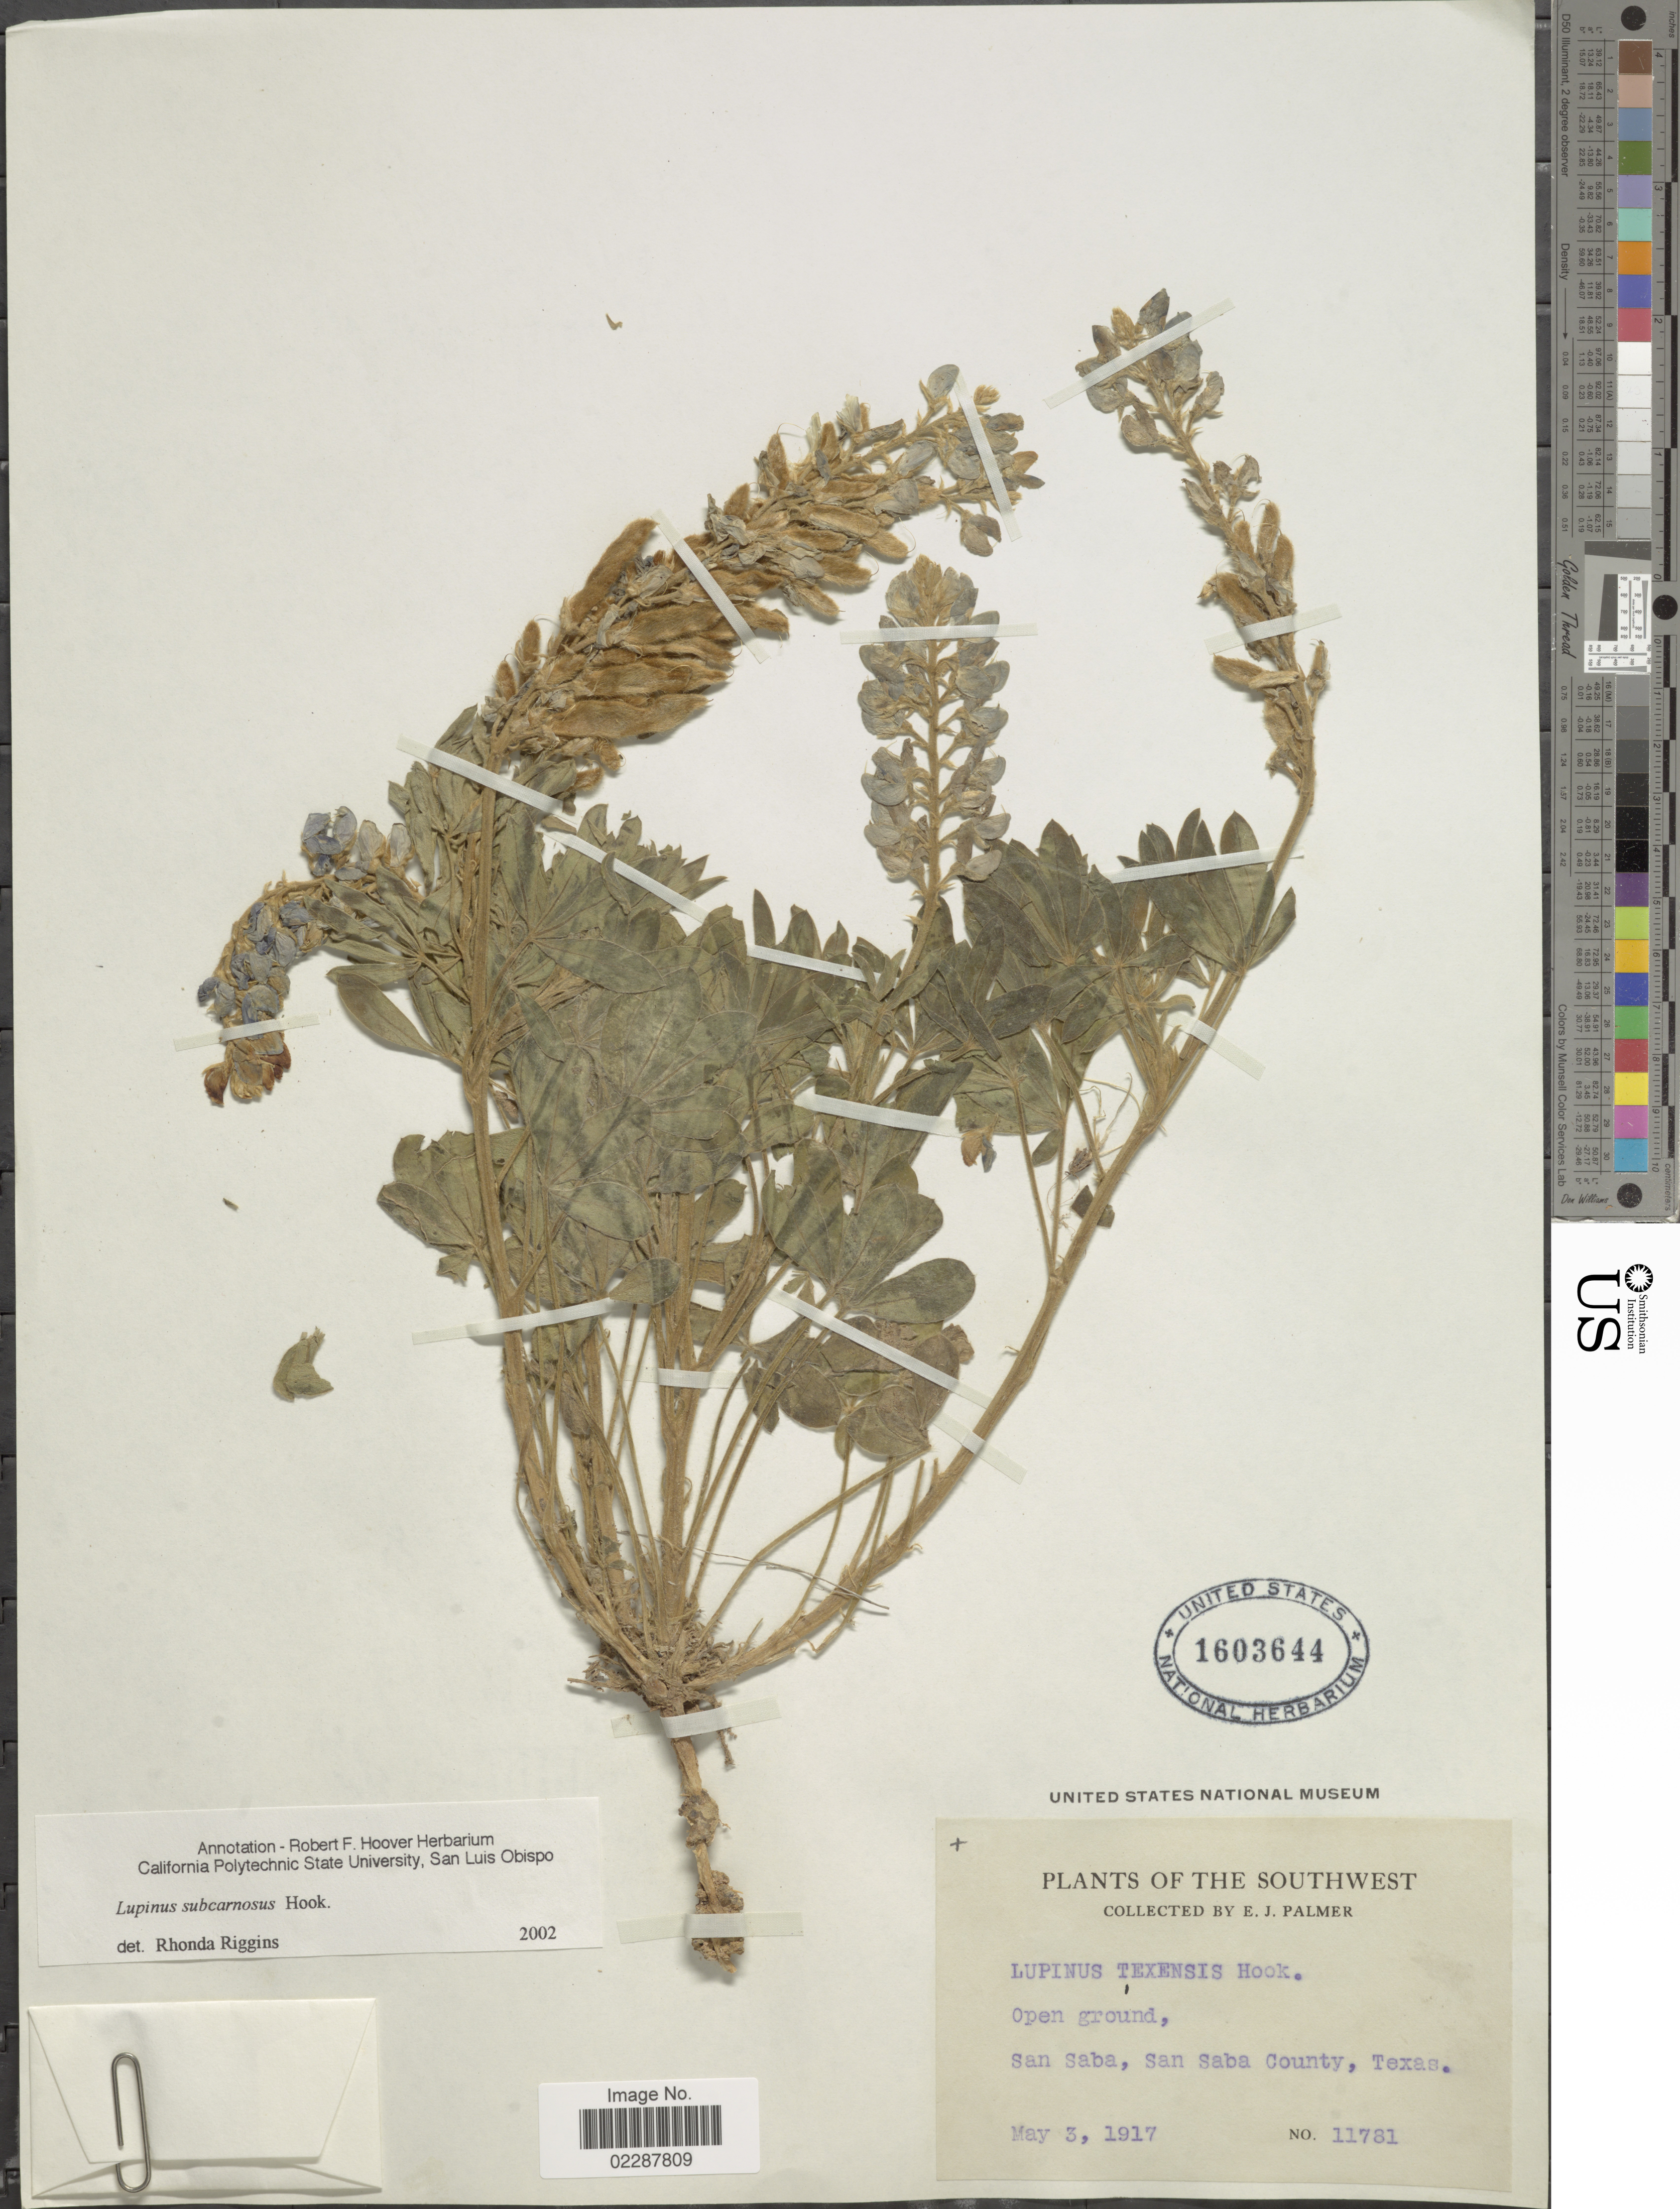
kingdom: Plantae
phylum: Tracheophyta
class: Magnoliopsida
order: Fabales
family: Fabaceae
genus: Lupinus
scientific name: Lupinus subcarnosus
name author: Hook.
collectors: E. J. Palmer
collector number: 11781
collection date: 1917-05-03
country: United States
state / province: Texas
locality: The southwest, San Saba, San Saba County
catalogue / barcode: US 1603644